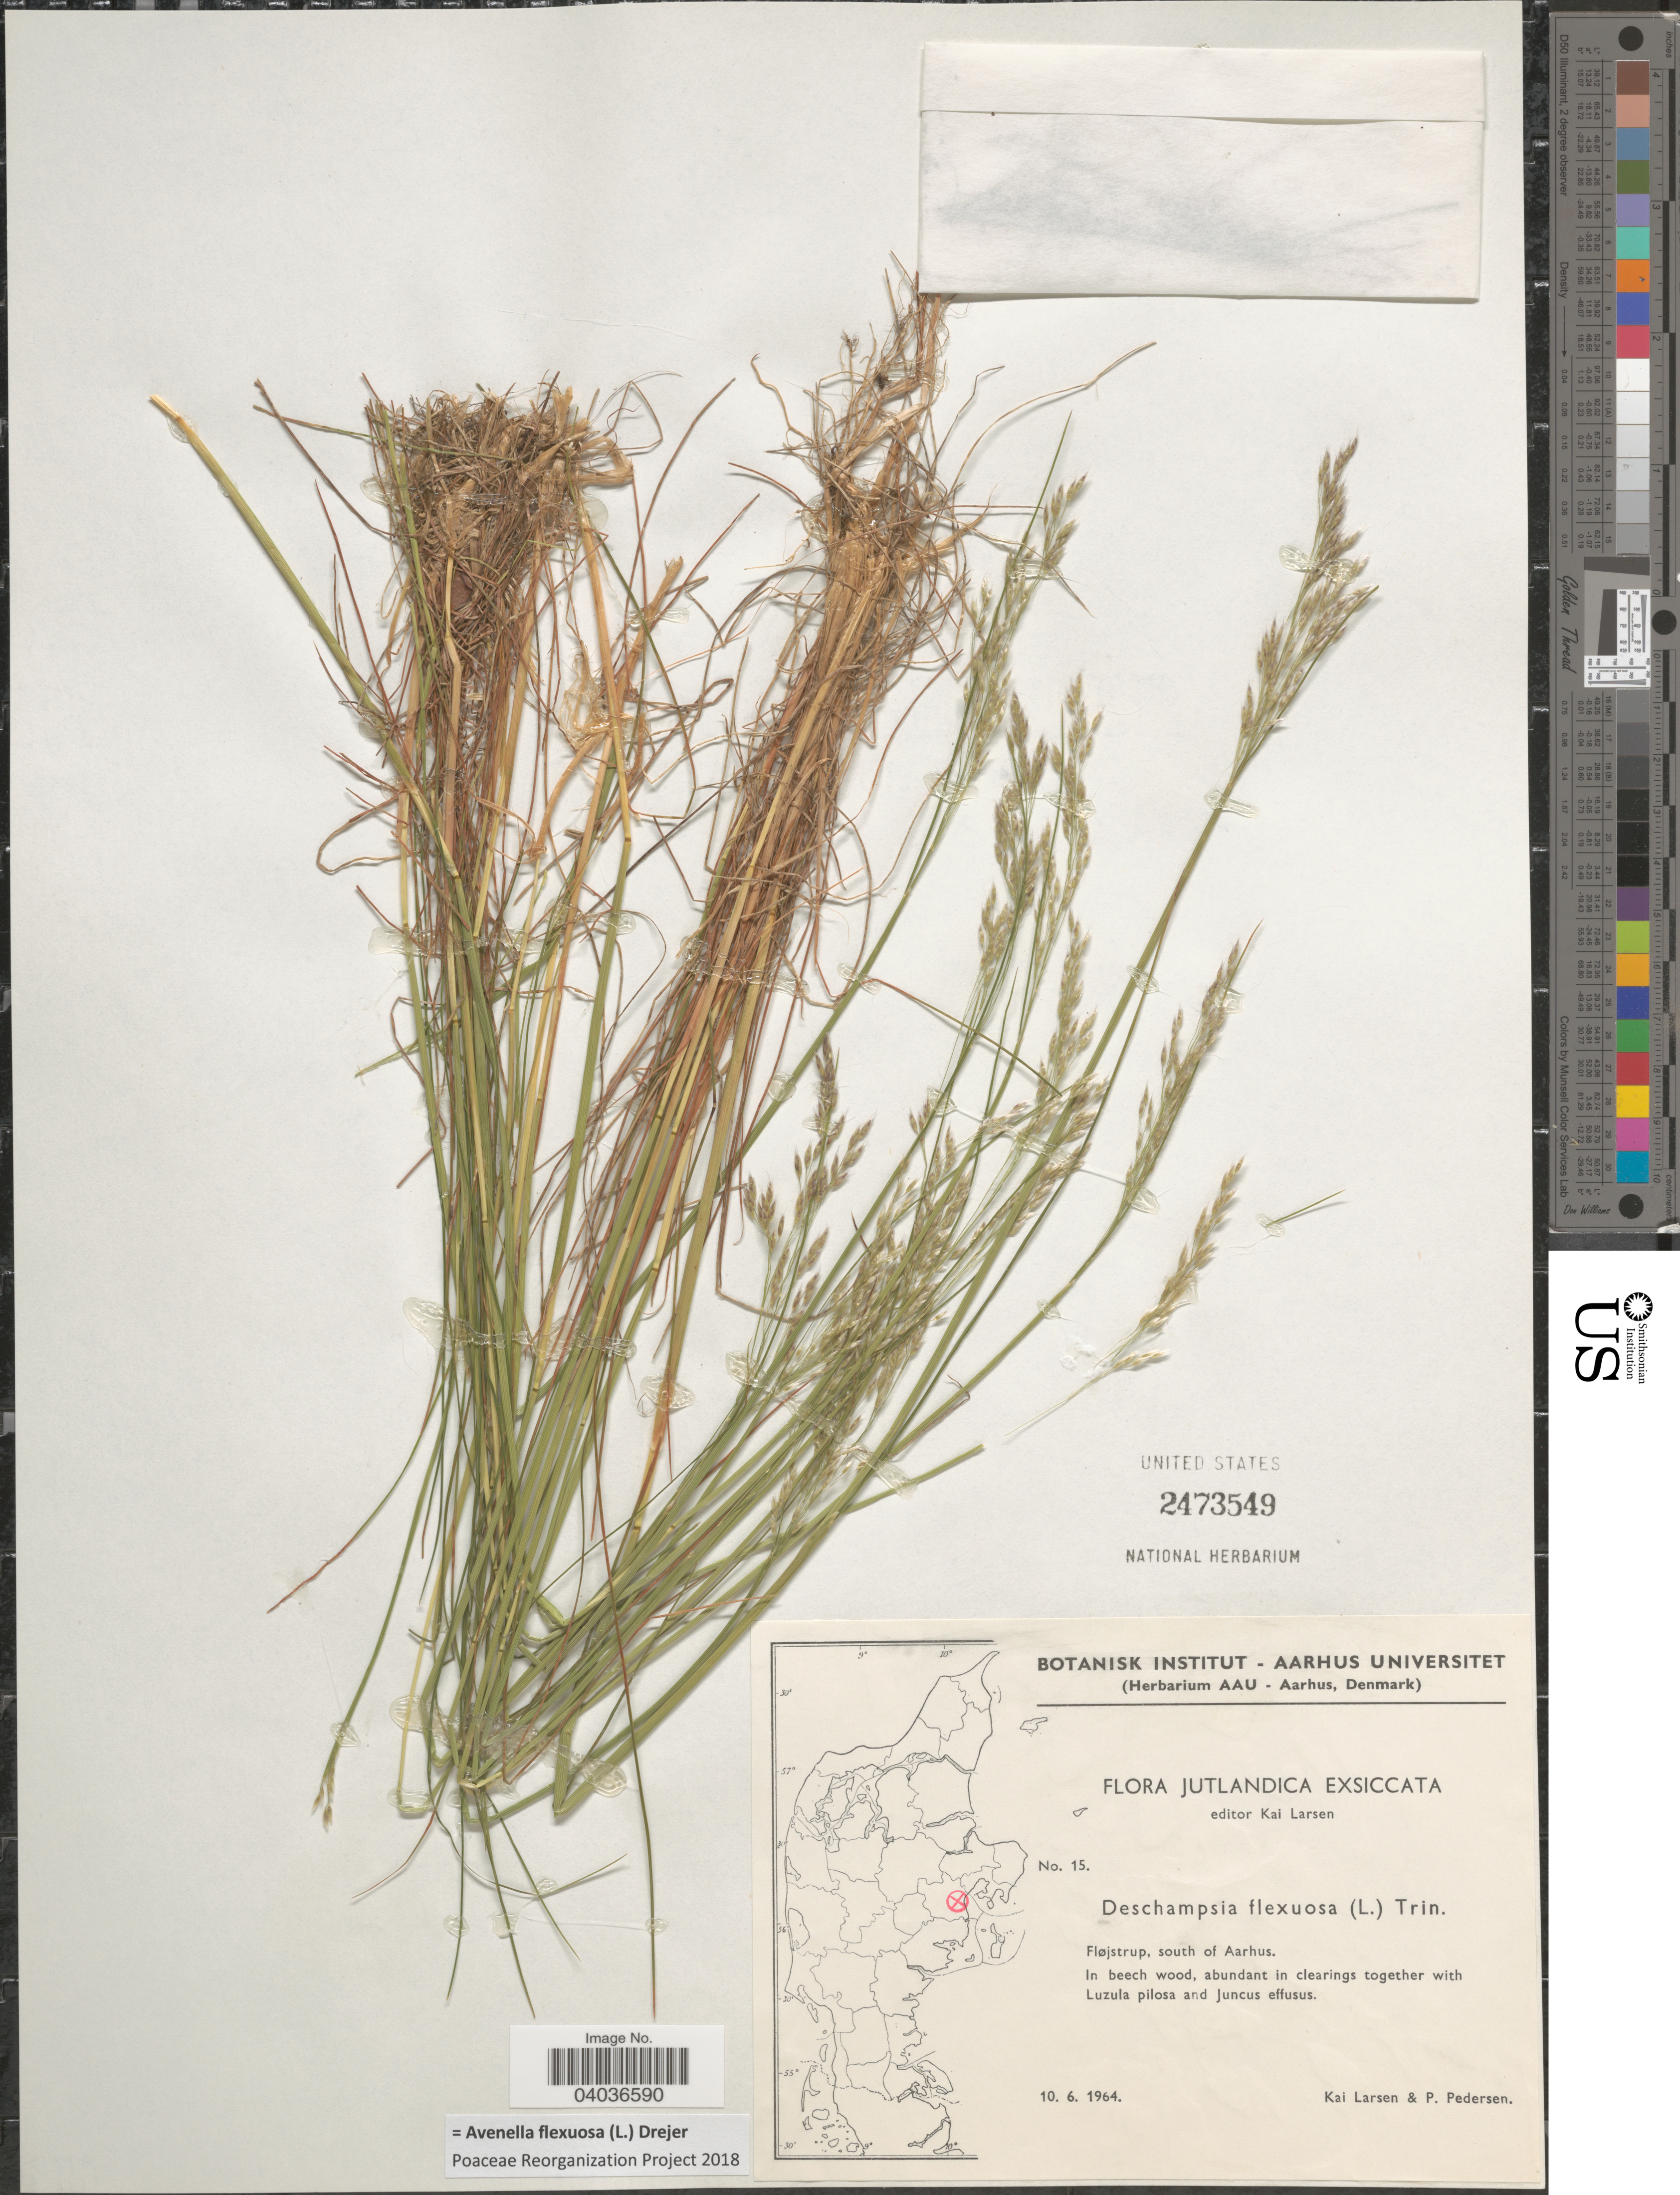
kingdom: Plantae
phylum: Tracheophyta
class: Liliopsida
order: Poales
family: Poaceae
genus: Avenella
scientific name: Avenella flexuosa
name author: (L.) Drejer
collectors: K. Larsen & P. Pedersen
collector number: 15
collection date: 1964-06-10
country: Denmark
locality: Jutlandica. Fløjstrup, south of Aarhus.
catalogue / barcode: US 2473549